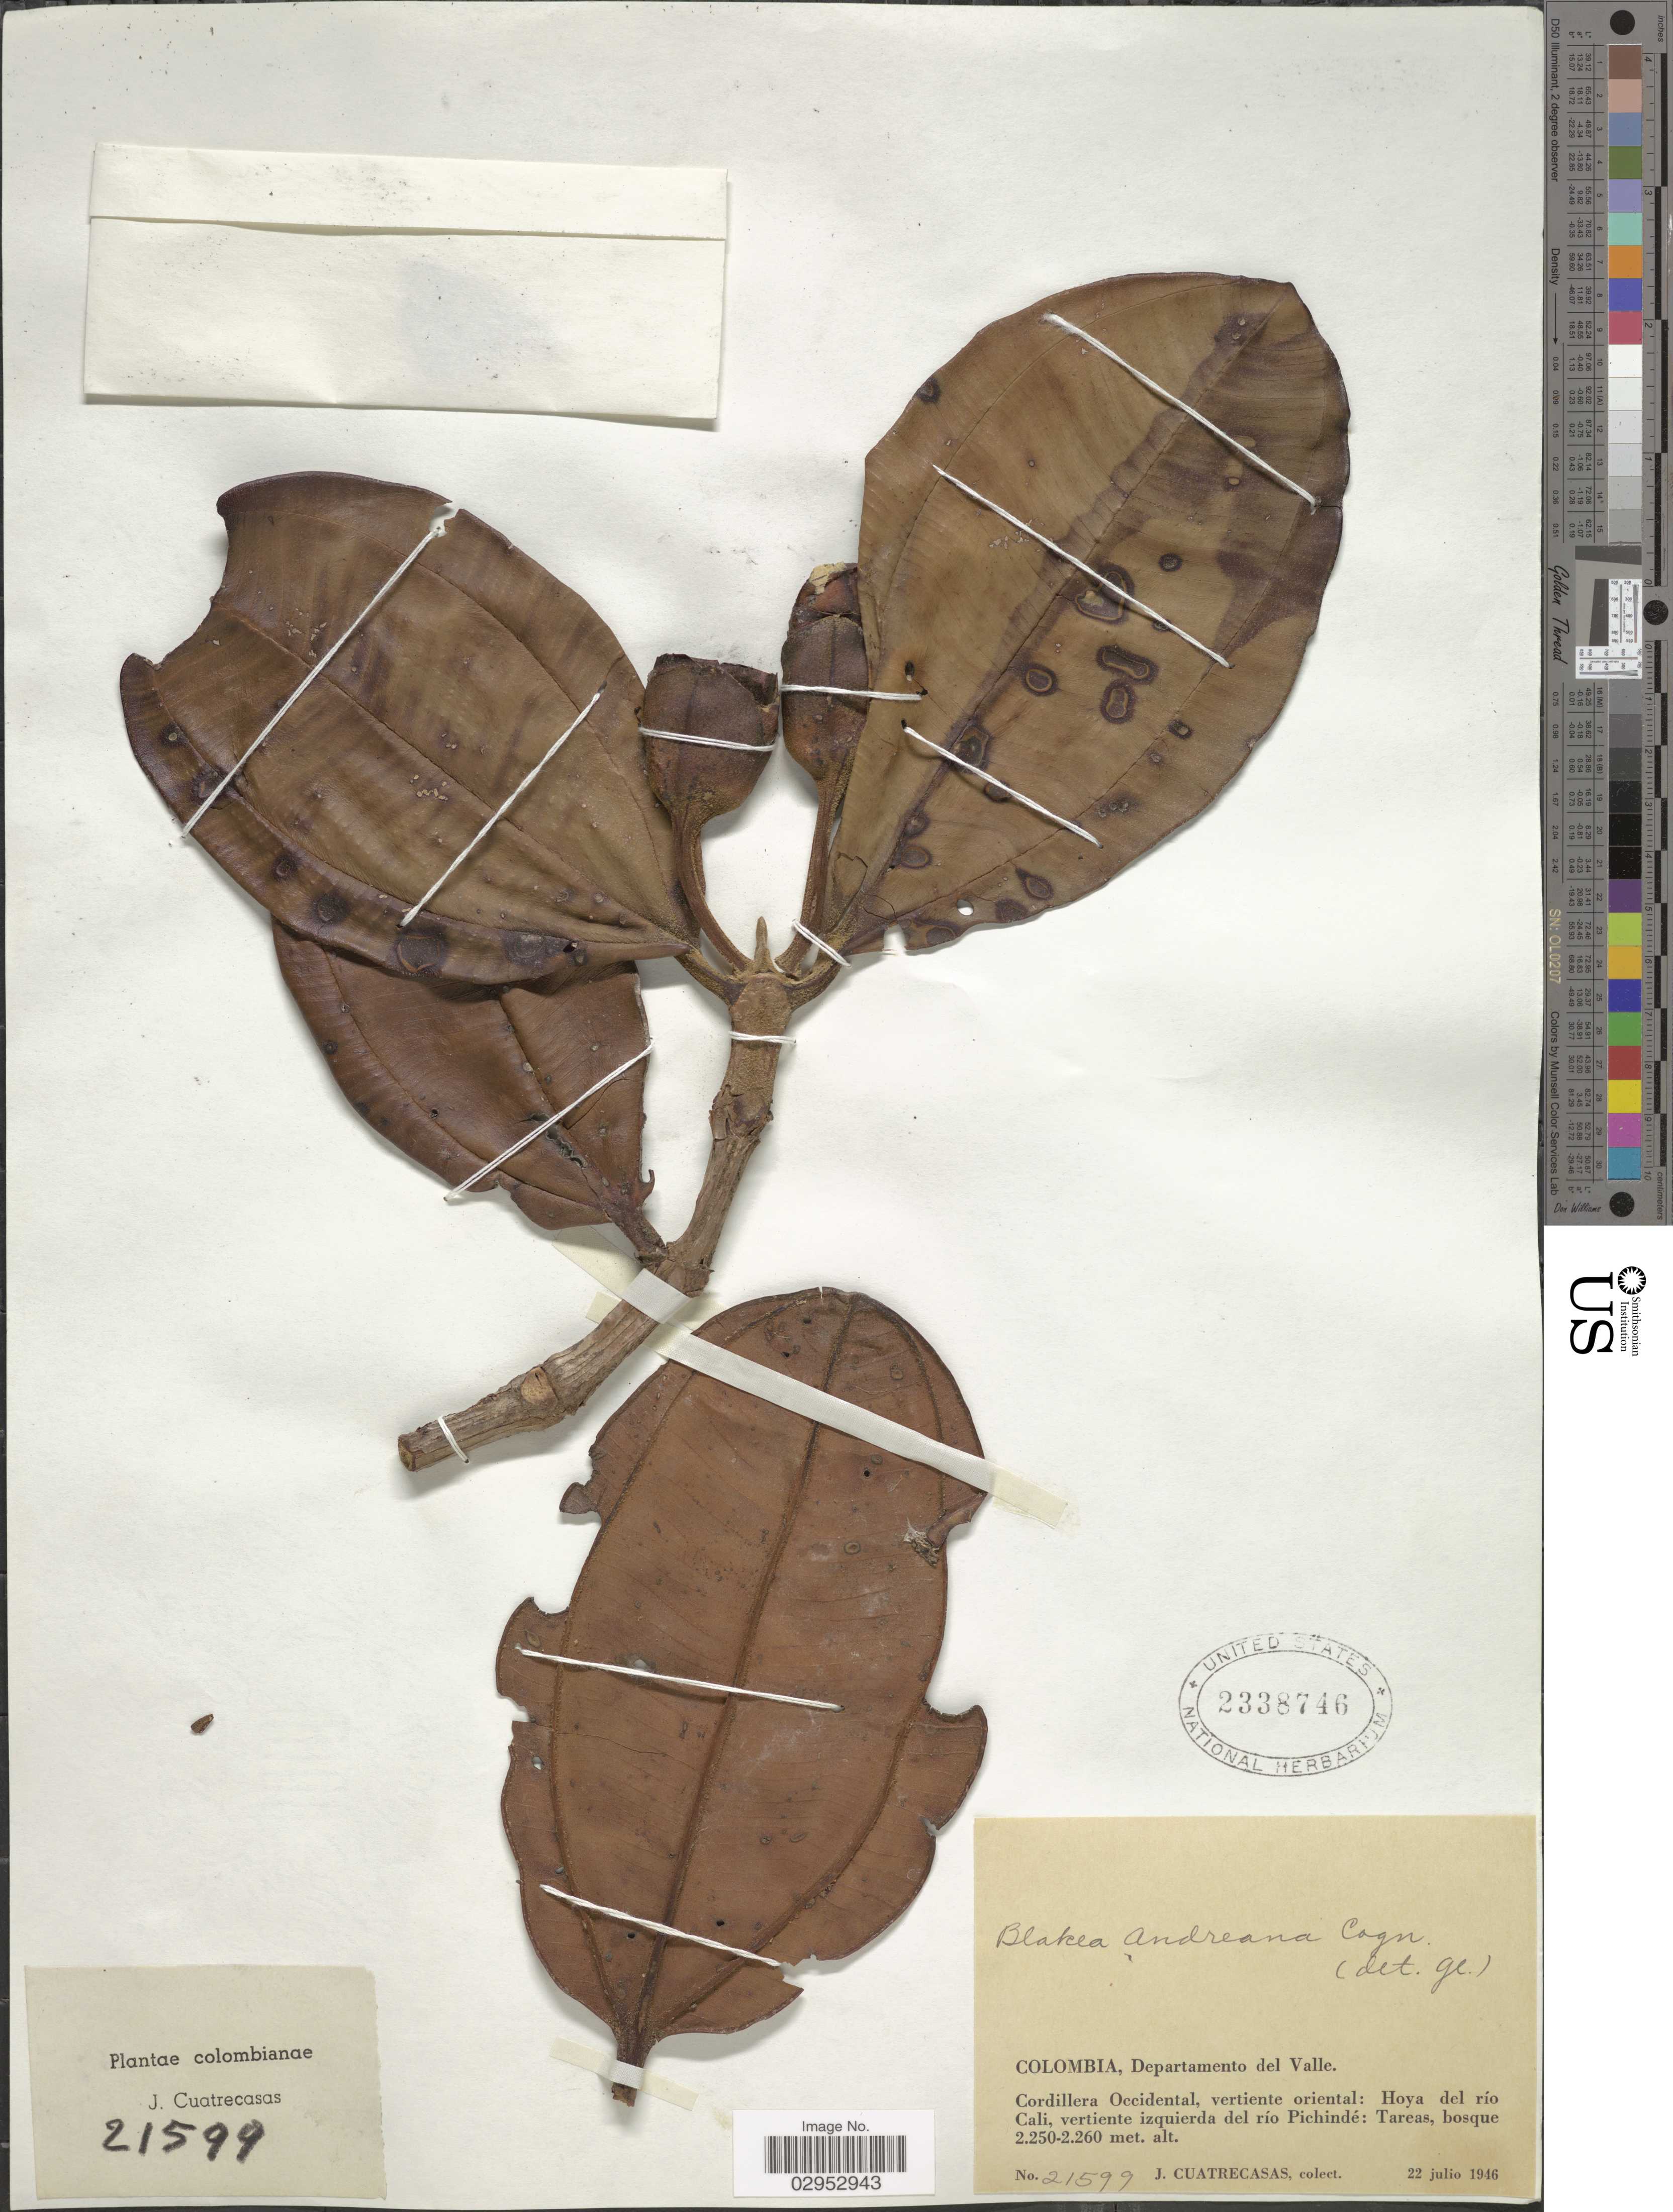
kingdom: Plantae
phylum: Tracheophyta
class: Magnoliopsida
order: Myrtales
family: Melastomataceae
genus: Blakea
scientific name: Blakea andreana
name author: Cogn.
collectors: J. Cuatrecasas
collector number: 21599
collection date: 1946-07-22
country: Colombia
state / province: Valle del Cauca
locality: Departamento del Valle. Cordillera Occidental, vertiente oriental: Hoya del río Cali, vertiente izquierda del río Pichindé.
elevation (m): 2250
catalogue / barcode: US 2338746